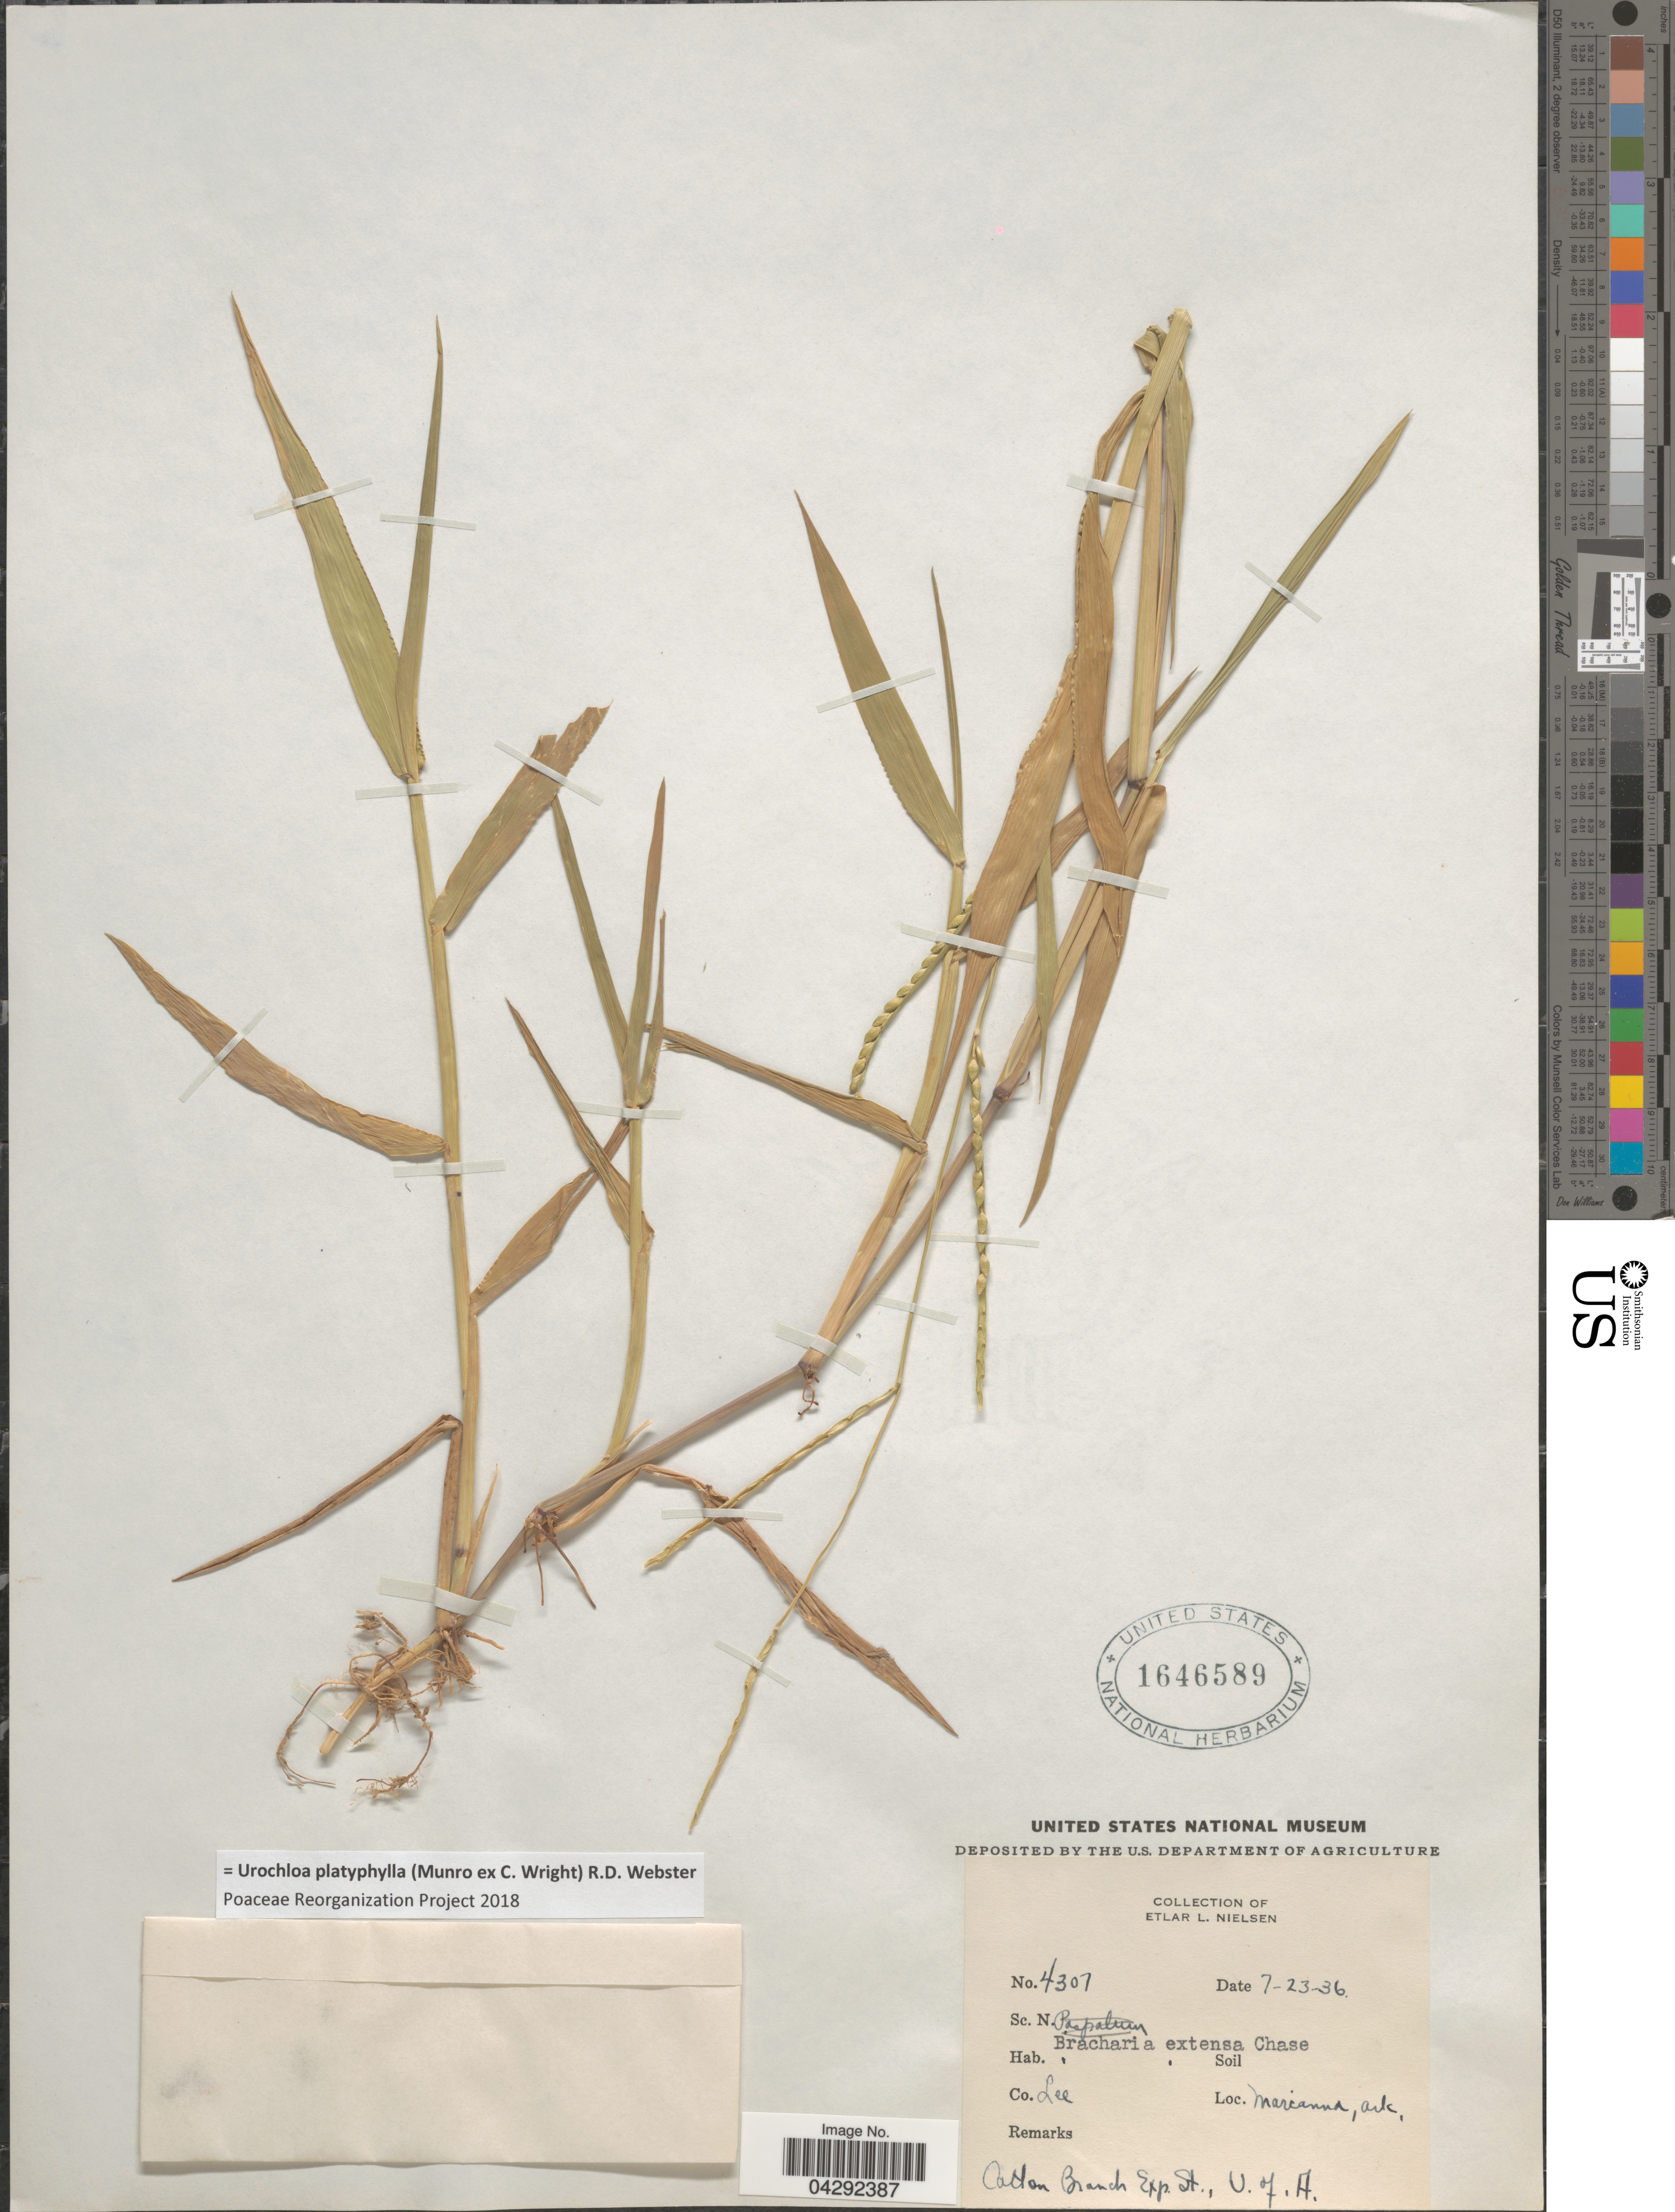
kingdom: Plantae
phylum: Tracheophyta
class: Liliopsida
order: Poales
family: Poaceae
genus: Urochloa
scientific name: Urochloa platyphylla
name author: (Munro ex C. Wright) R.D. Webster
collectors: E. L. Nielsen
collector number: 4307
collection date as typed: Transcribed d/m/y: 23/7/36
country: United States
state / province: Arkansas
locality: Co. Lee. Marianna. Catlon Branch Exp. St., U. of A.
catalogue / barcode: US 1646589